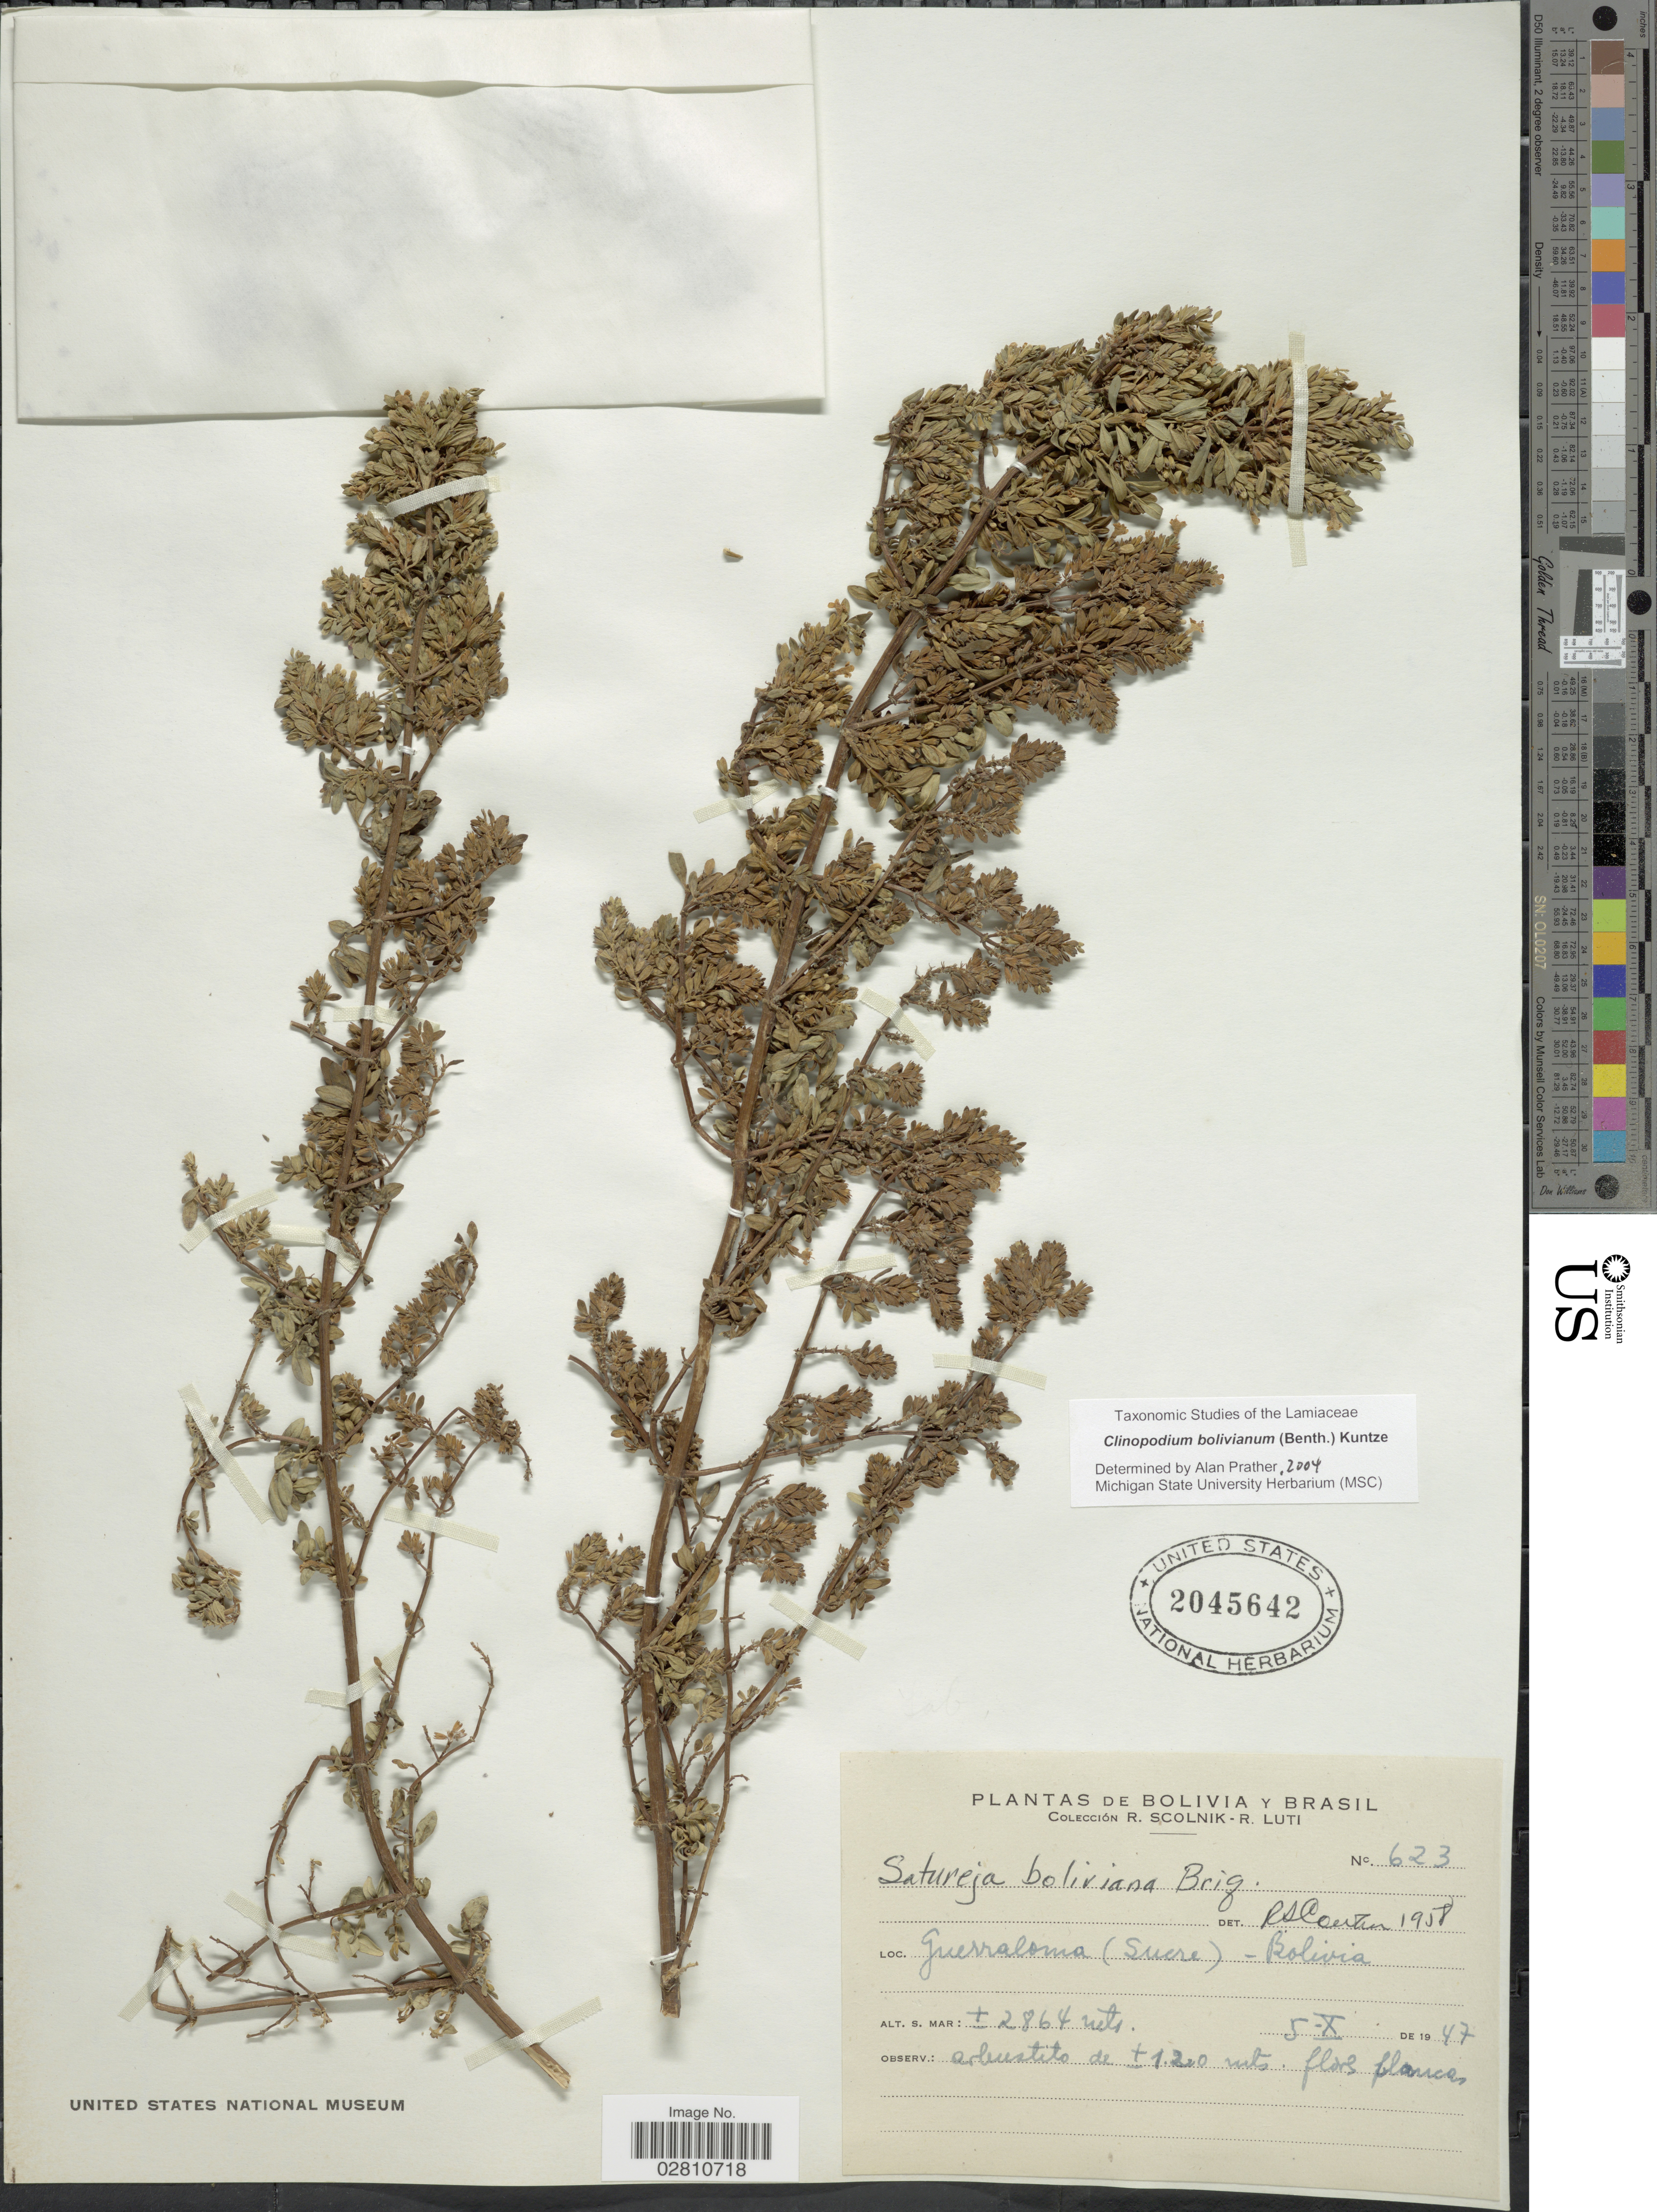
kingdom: Plantae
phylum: Tracheophyta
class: Magnoliopsida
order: Lamiales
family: Lamiaceae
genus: Clinopodium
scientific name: Clinopodium bolivianum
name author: (Benth.) Kuntze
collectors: R. Scolnik & R. Luti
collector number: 623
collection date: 1947-10-05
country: Bolivia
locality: Guerralomia (Sucre) Bolivia.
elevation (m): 2864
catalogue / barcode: US 2045642